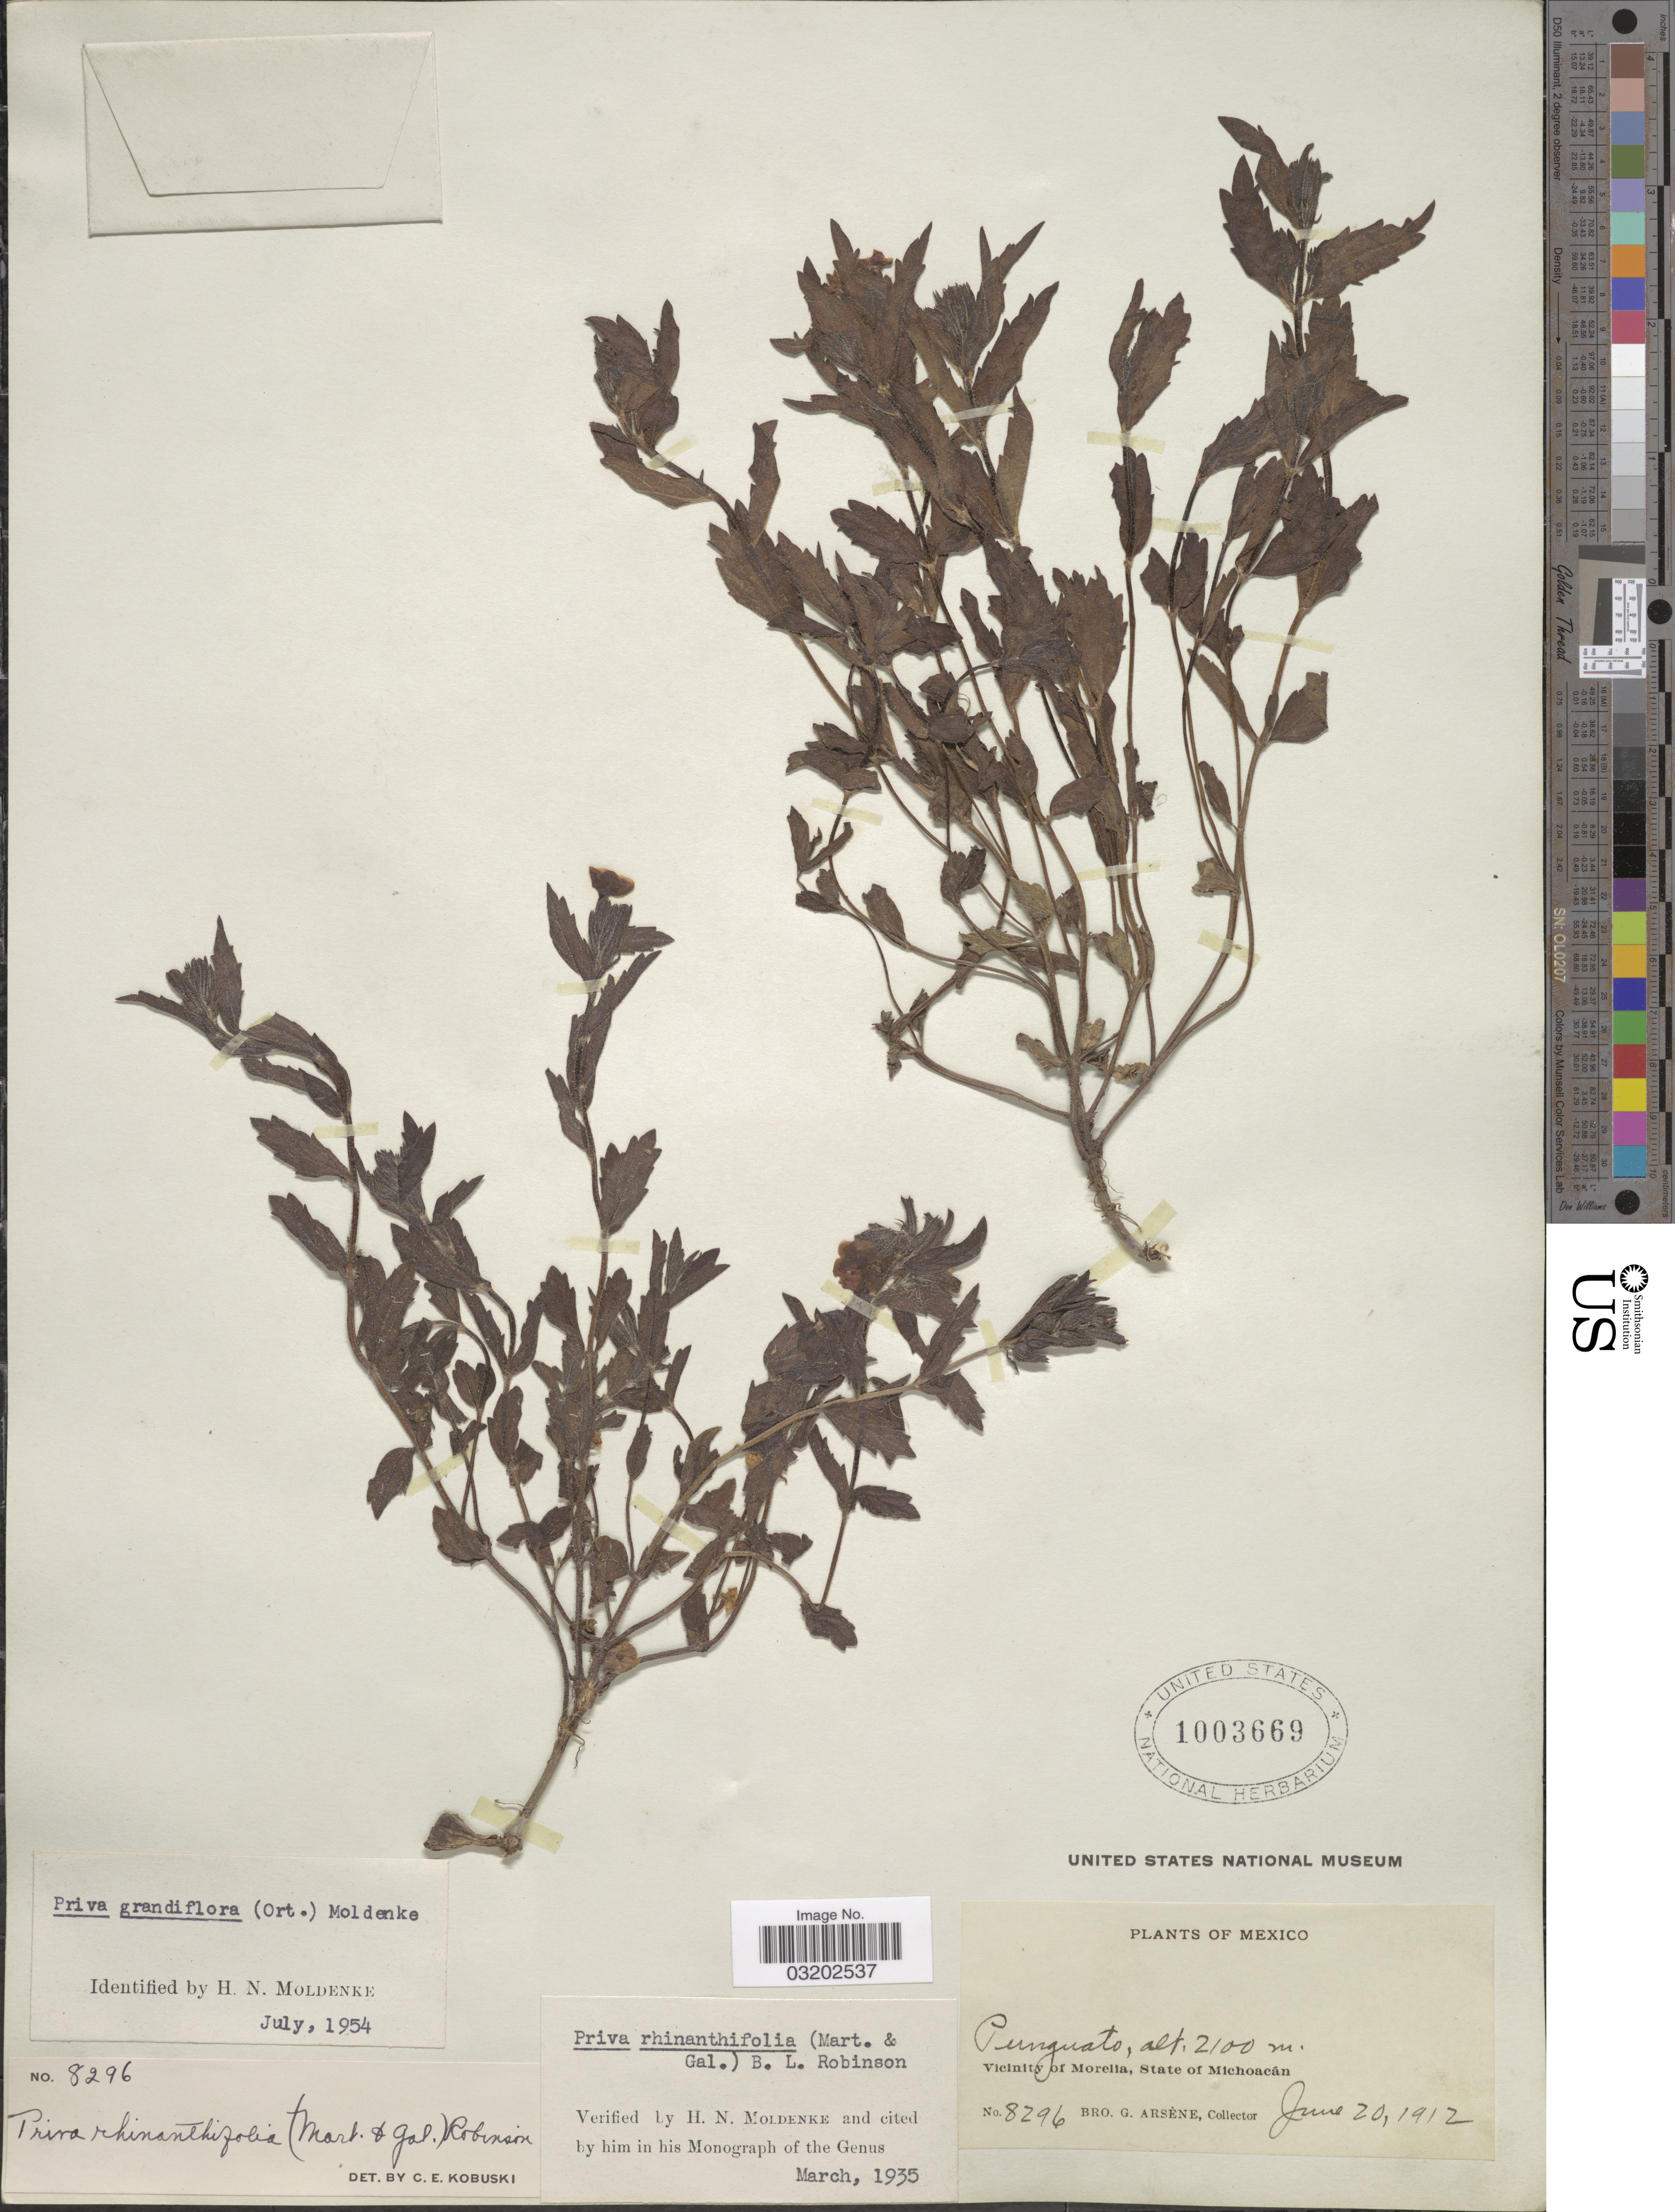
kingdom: Plantae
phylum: Tracheophyta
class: Magnoliopsida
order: Lamiales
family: Verbenaceae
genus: Priva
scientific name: Priva grandiflora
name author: Moldenke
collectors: Bro. G. Arsène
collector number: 8296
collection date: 1912-06-20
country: Mexico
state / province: Michoacán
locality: Punguato, Vicinity of Morelia.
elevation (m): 2100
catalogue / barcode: US 1003669